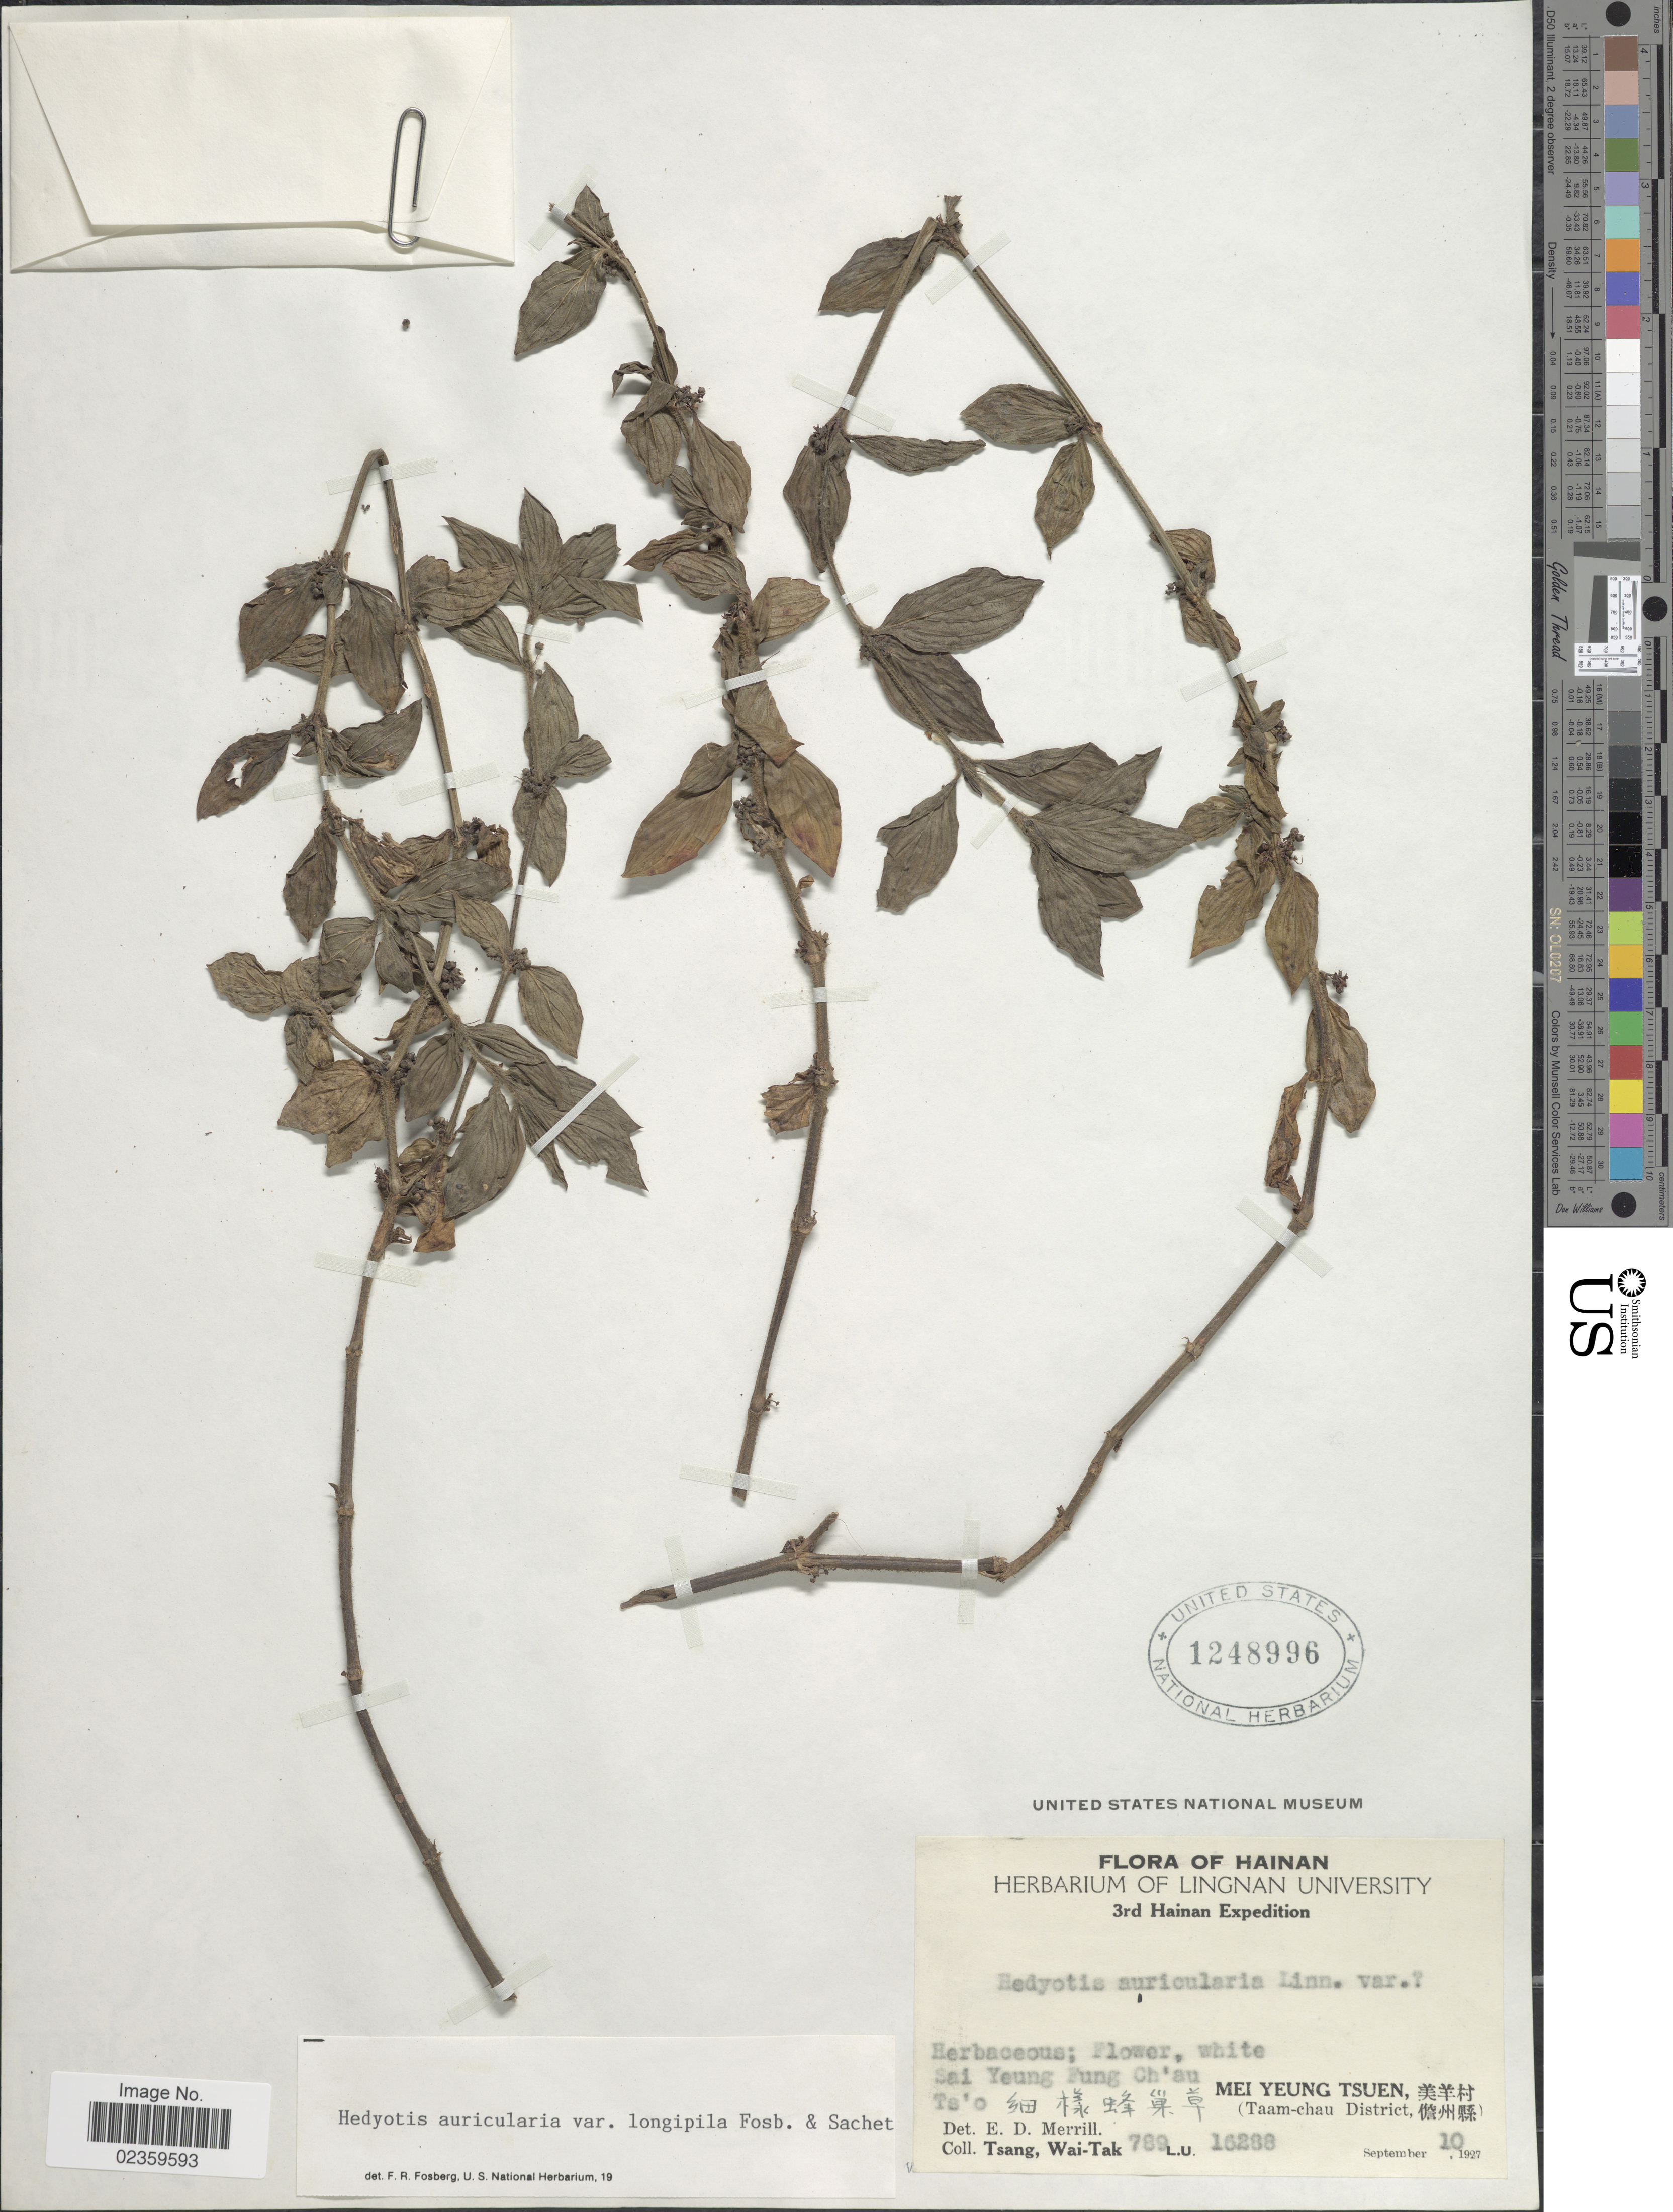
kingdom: Plantae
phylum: Tracheophyta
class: Magnoliopsida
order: Gentianales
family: Rubiaceae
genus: Exallage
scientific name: Exallage auricularia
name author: (L.) Bremek.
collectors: W. T. Tsang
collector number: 789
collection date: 1927-09-10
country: China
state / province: Hainan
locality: Sai Yeung Fung Ch'au Ts'o. Mei Yeung Tsuen. (Taam-chau District)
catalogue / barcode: US 1248996